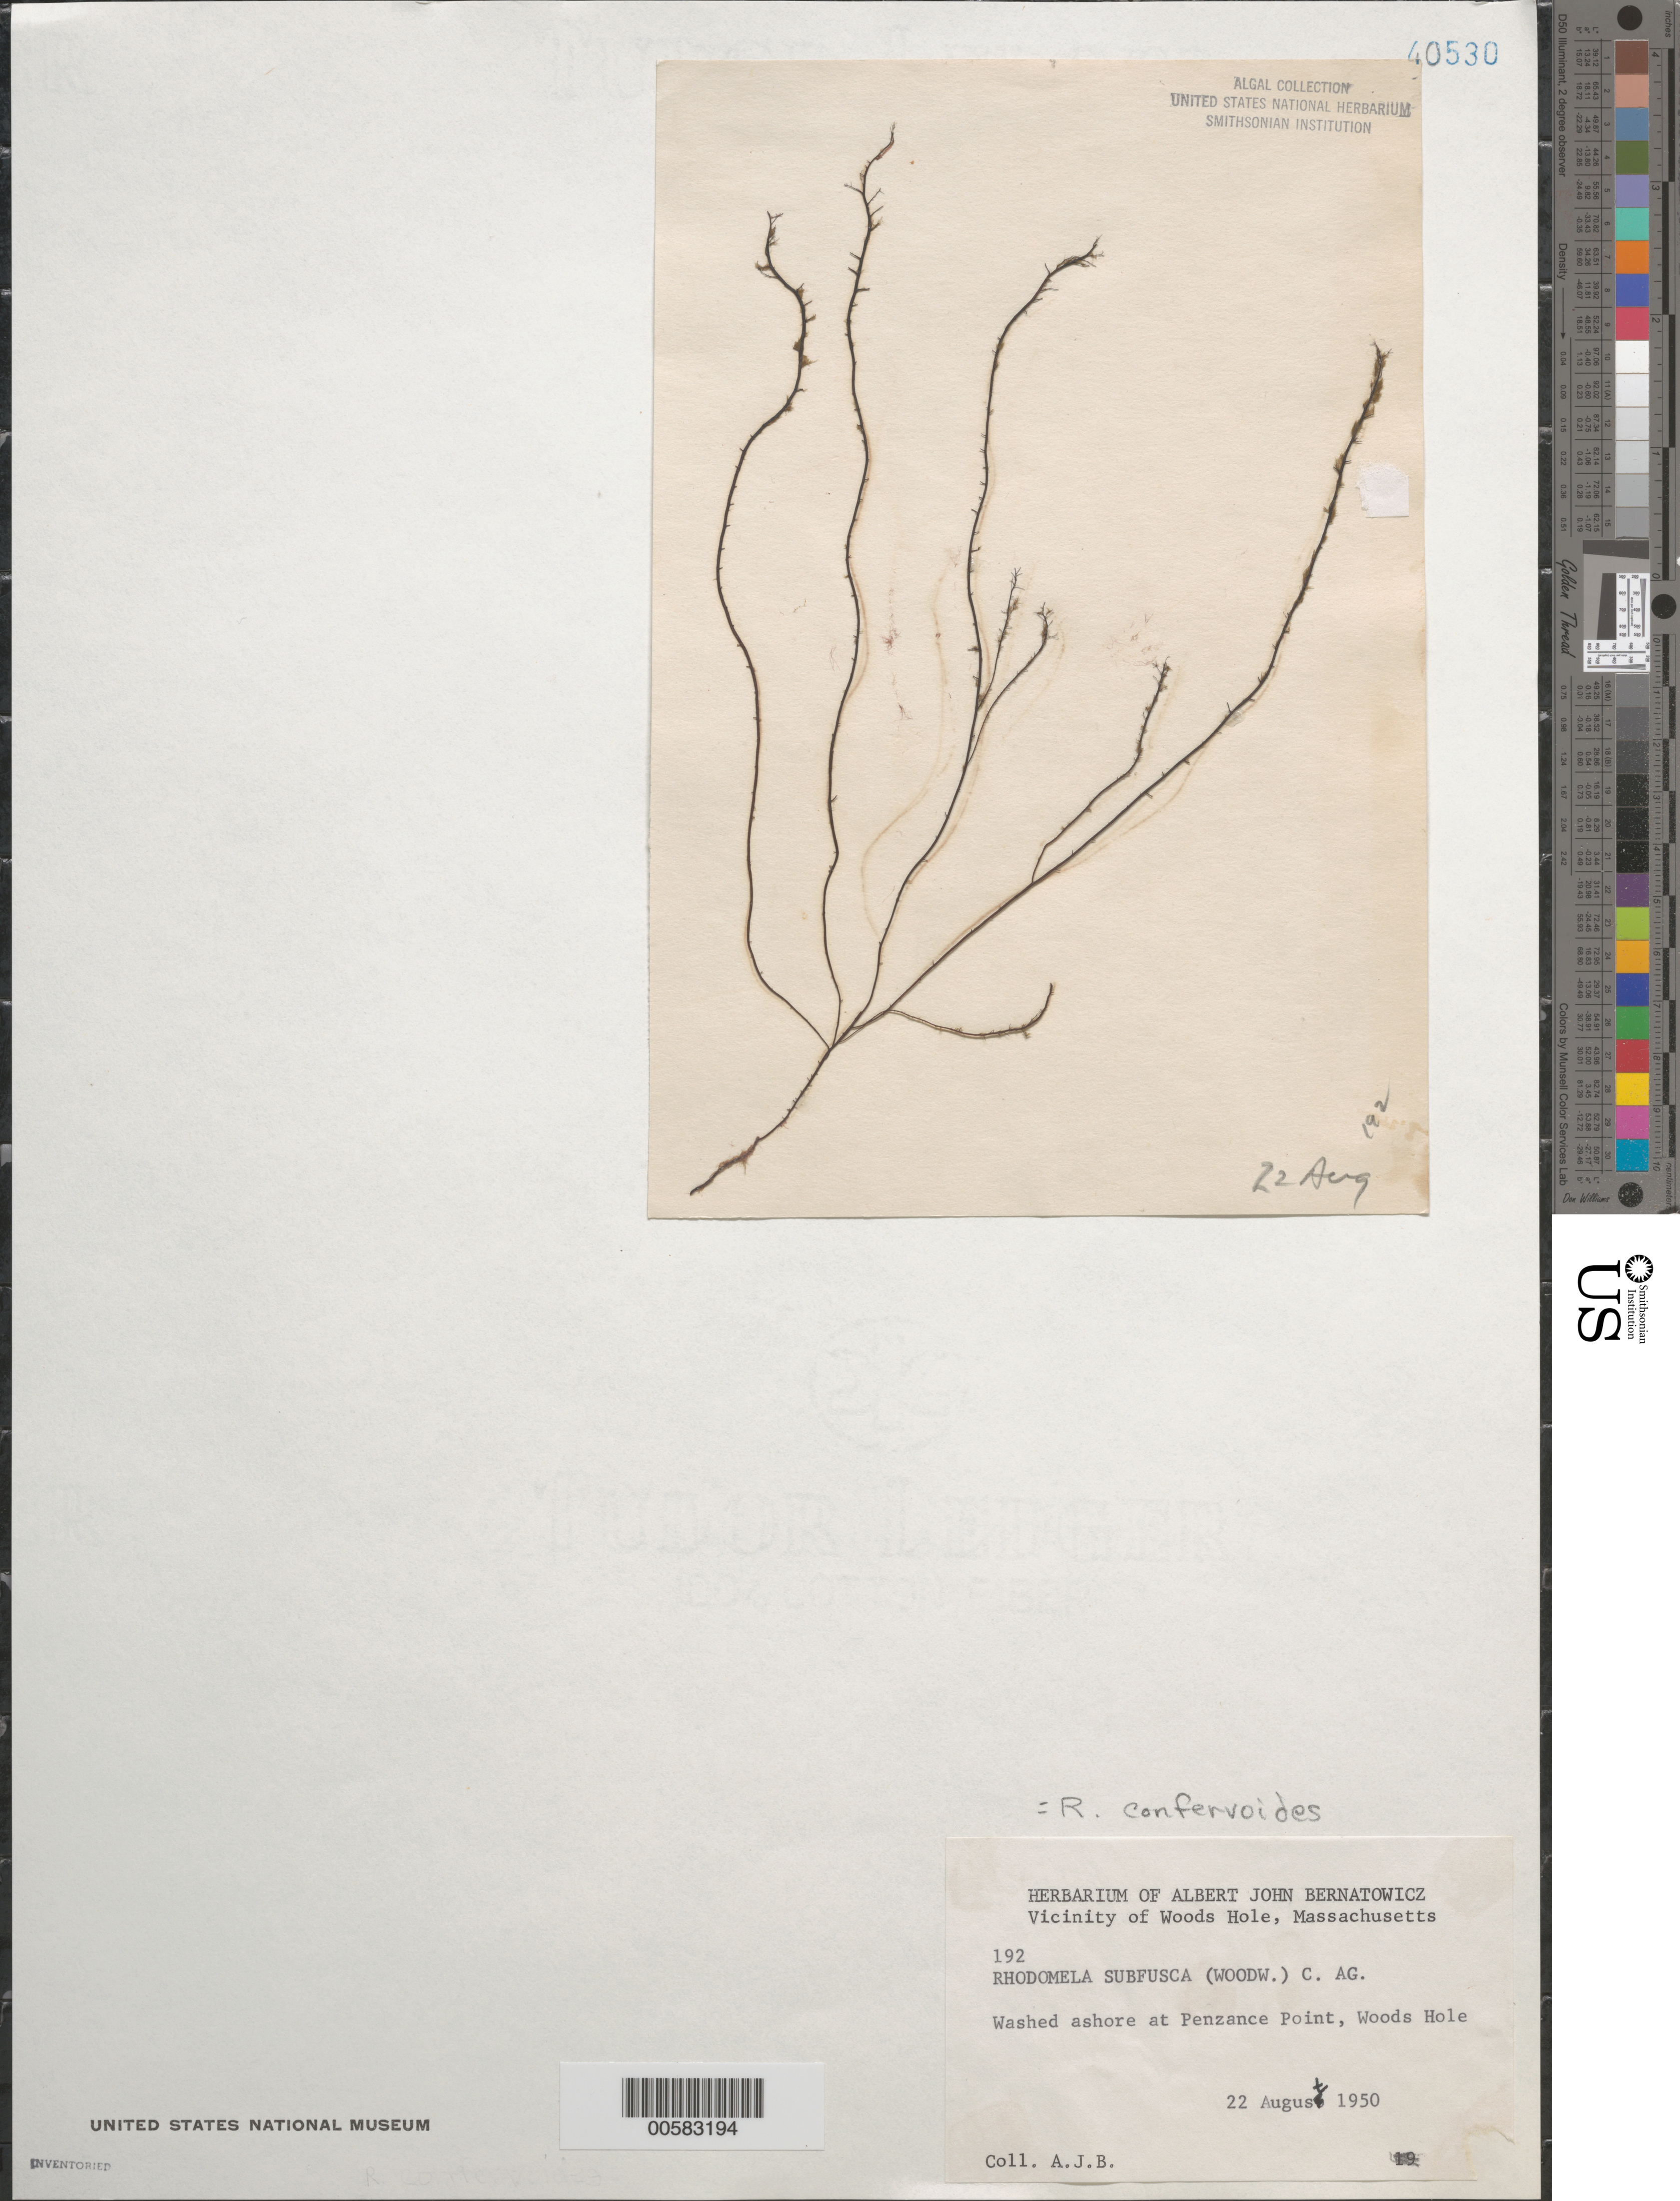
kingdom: Plantae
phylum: Rhodophyta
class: Florideophyceae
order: Ceramiales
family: Rhodomelaceae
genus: Rhodomela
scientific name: Rhodomela confervoides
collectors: A. Bernatowicz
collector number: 192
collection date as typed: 22 Aug 1950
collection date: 1950-08-22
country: United States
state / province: Massachusetts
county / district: Barnstable County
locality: Woods Hole, Penzance Point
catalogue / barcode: US 40530